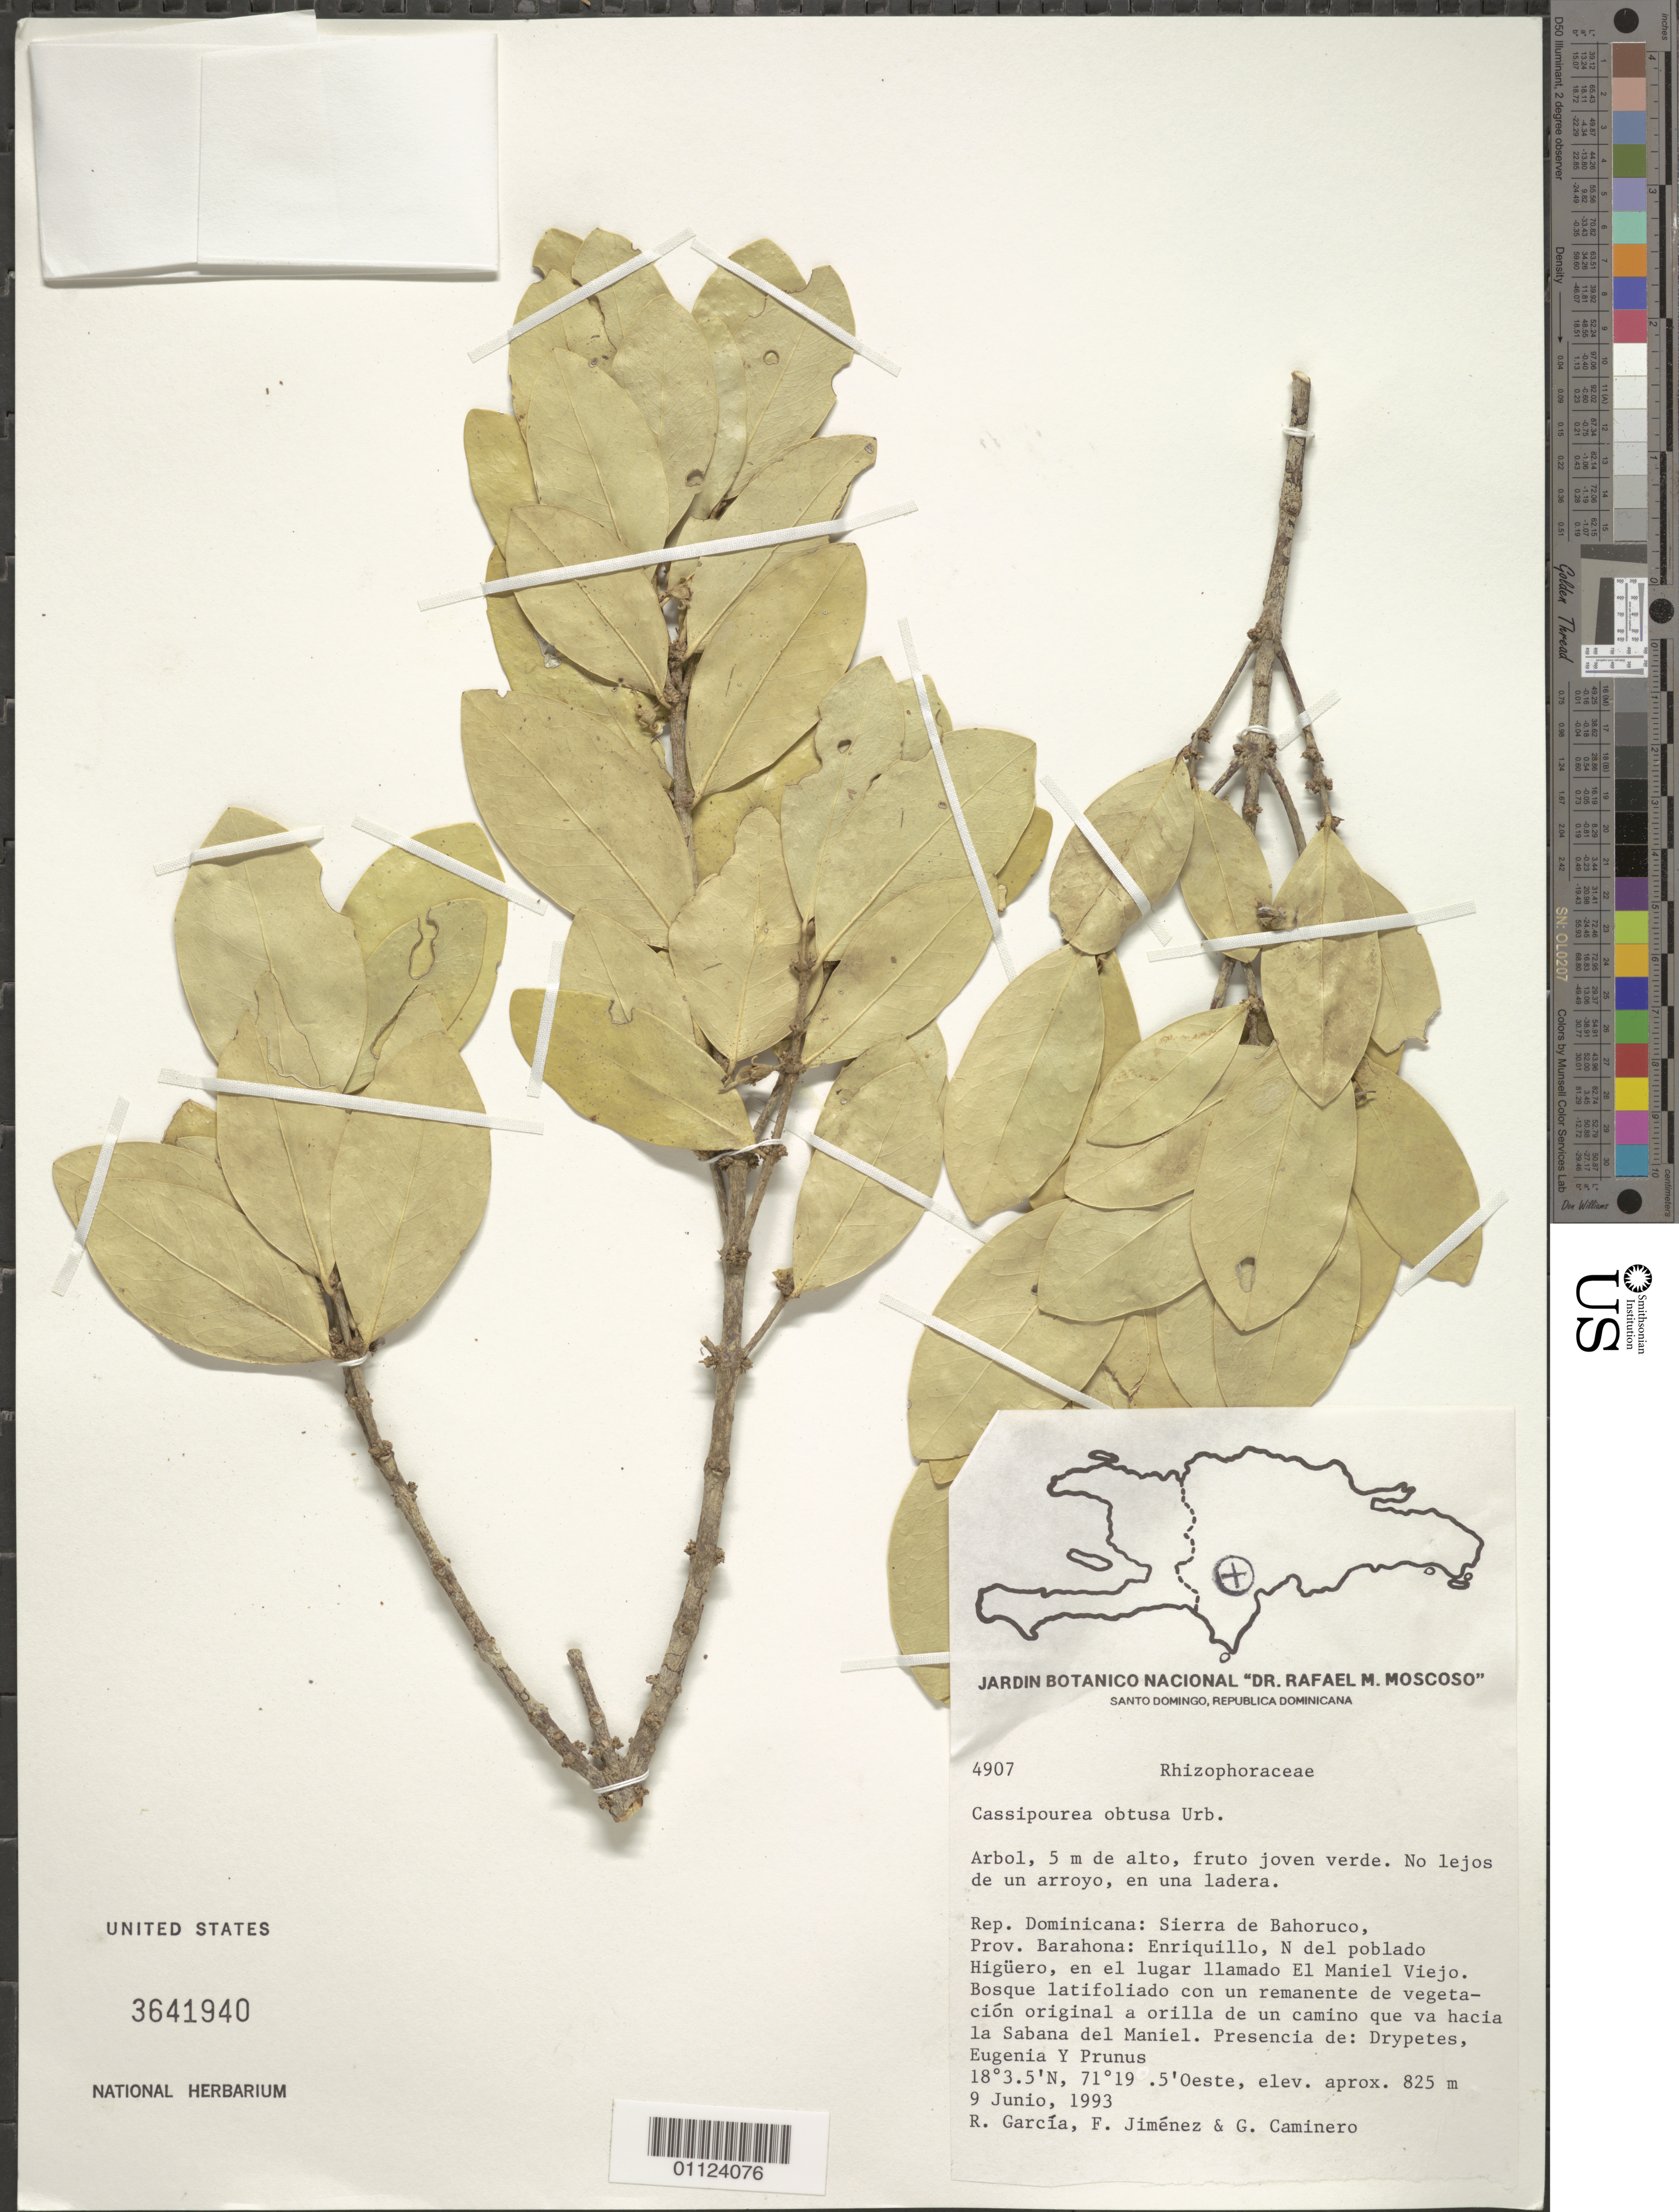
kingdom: Plantae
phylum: Tracheophyta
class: Magnoliopsida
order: Malpighiales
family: Rhizophoraceae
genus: Cassipourea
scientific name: Cassipourea obtusa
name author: Urb.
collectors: R. G. García, F. Jiménez & G. Caminero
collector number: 4907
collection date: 1993-06-09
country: Dominican Republic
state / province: Barahona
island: Hispaniola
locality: Sierra de Bahoruco, Enriquillo, N del poblado Higüero, en el lugar llamado El Maniel Viejo. Orilla de un camino que va hacia la Sabana del Maniel.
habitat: Bosque latifoliado con un remanente de vegetación original a orilla de un camino que va hacia la Sabana del Maniel. No lejos de un arroyo, en una ladera.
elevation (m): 825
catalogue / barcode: US 3641940